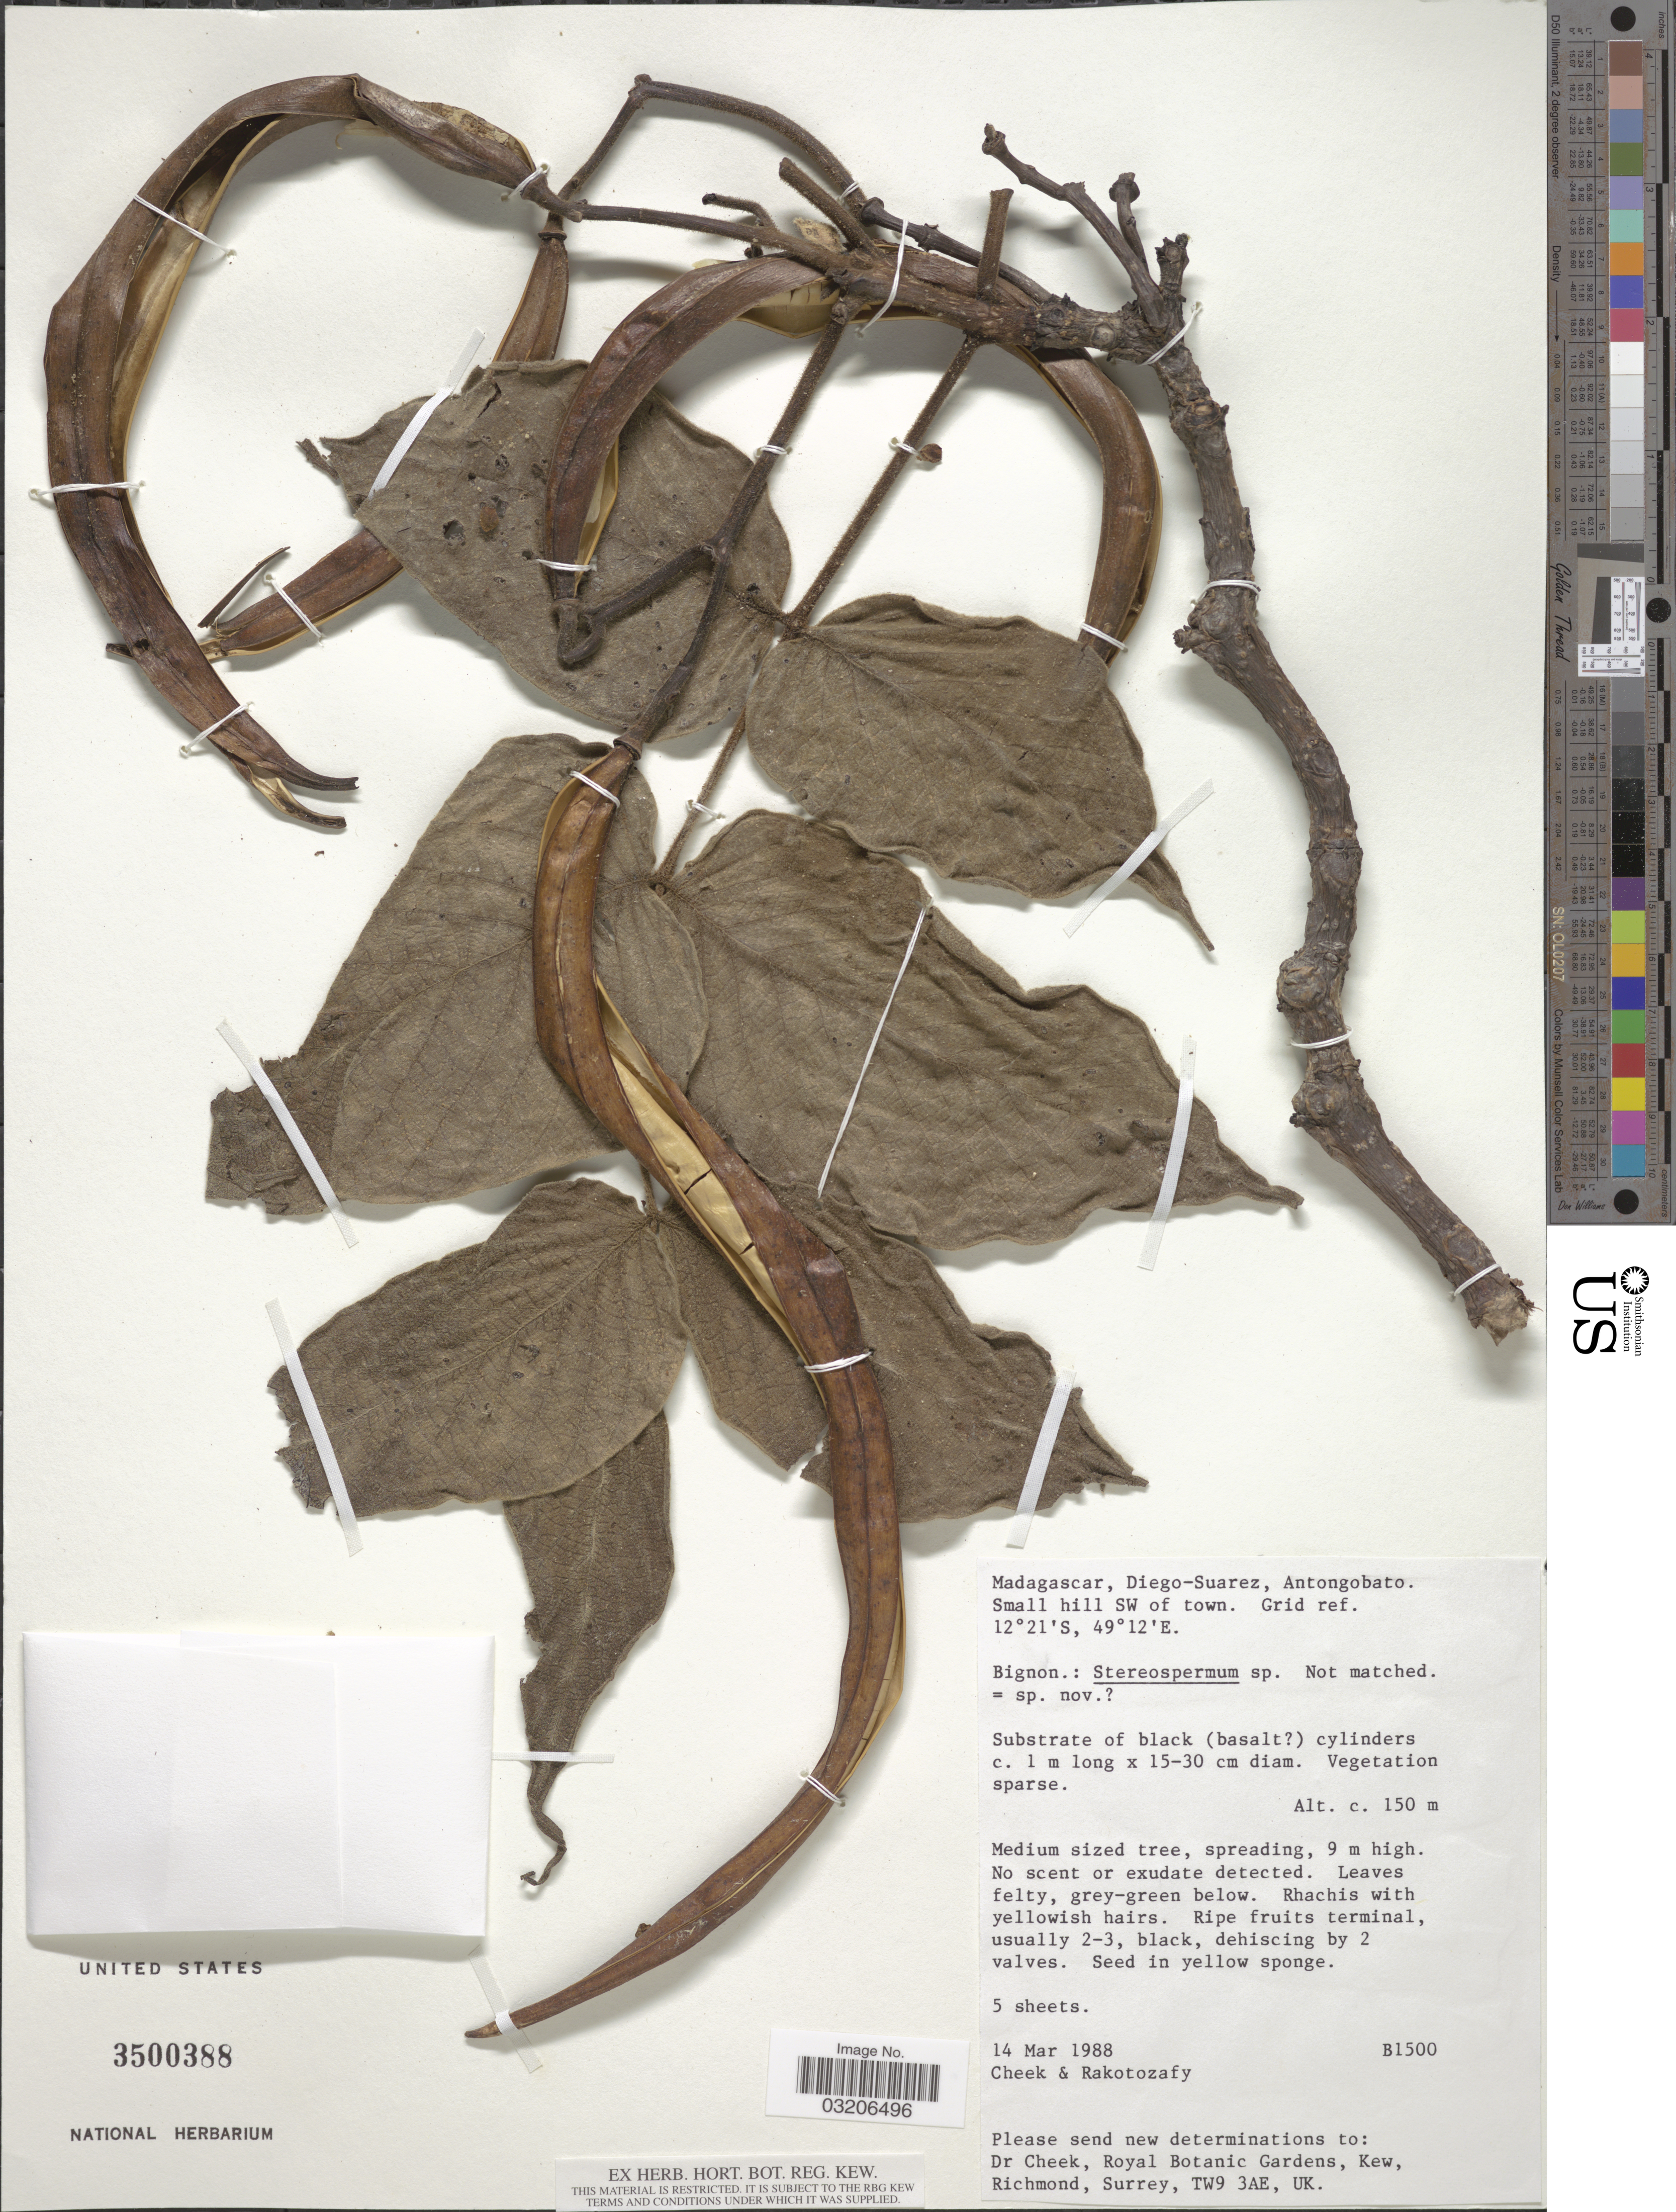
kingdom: Plantae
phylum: Tracheophyta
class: Magnoliopsida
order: Lamiales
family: Bignoniaceae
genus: Stereospermum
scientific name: Stereospermum sp.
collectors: -. Cheek & Rakotozafy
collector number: B1500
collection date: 1988-03-14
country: Madagascar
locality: Diego-Suarez, Antongobato. Small hill SW of town. Grid ref.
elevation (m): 150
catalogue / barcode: US 3500388